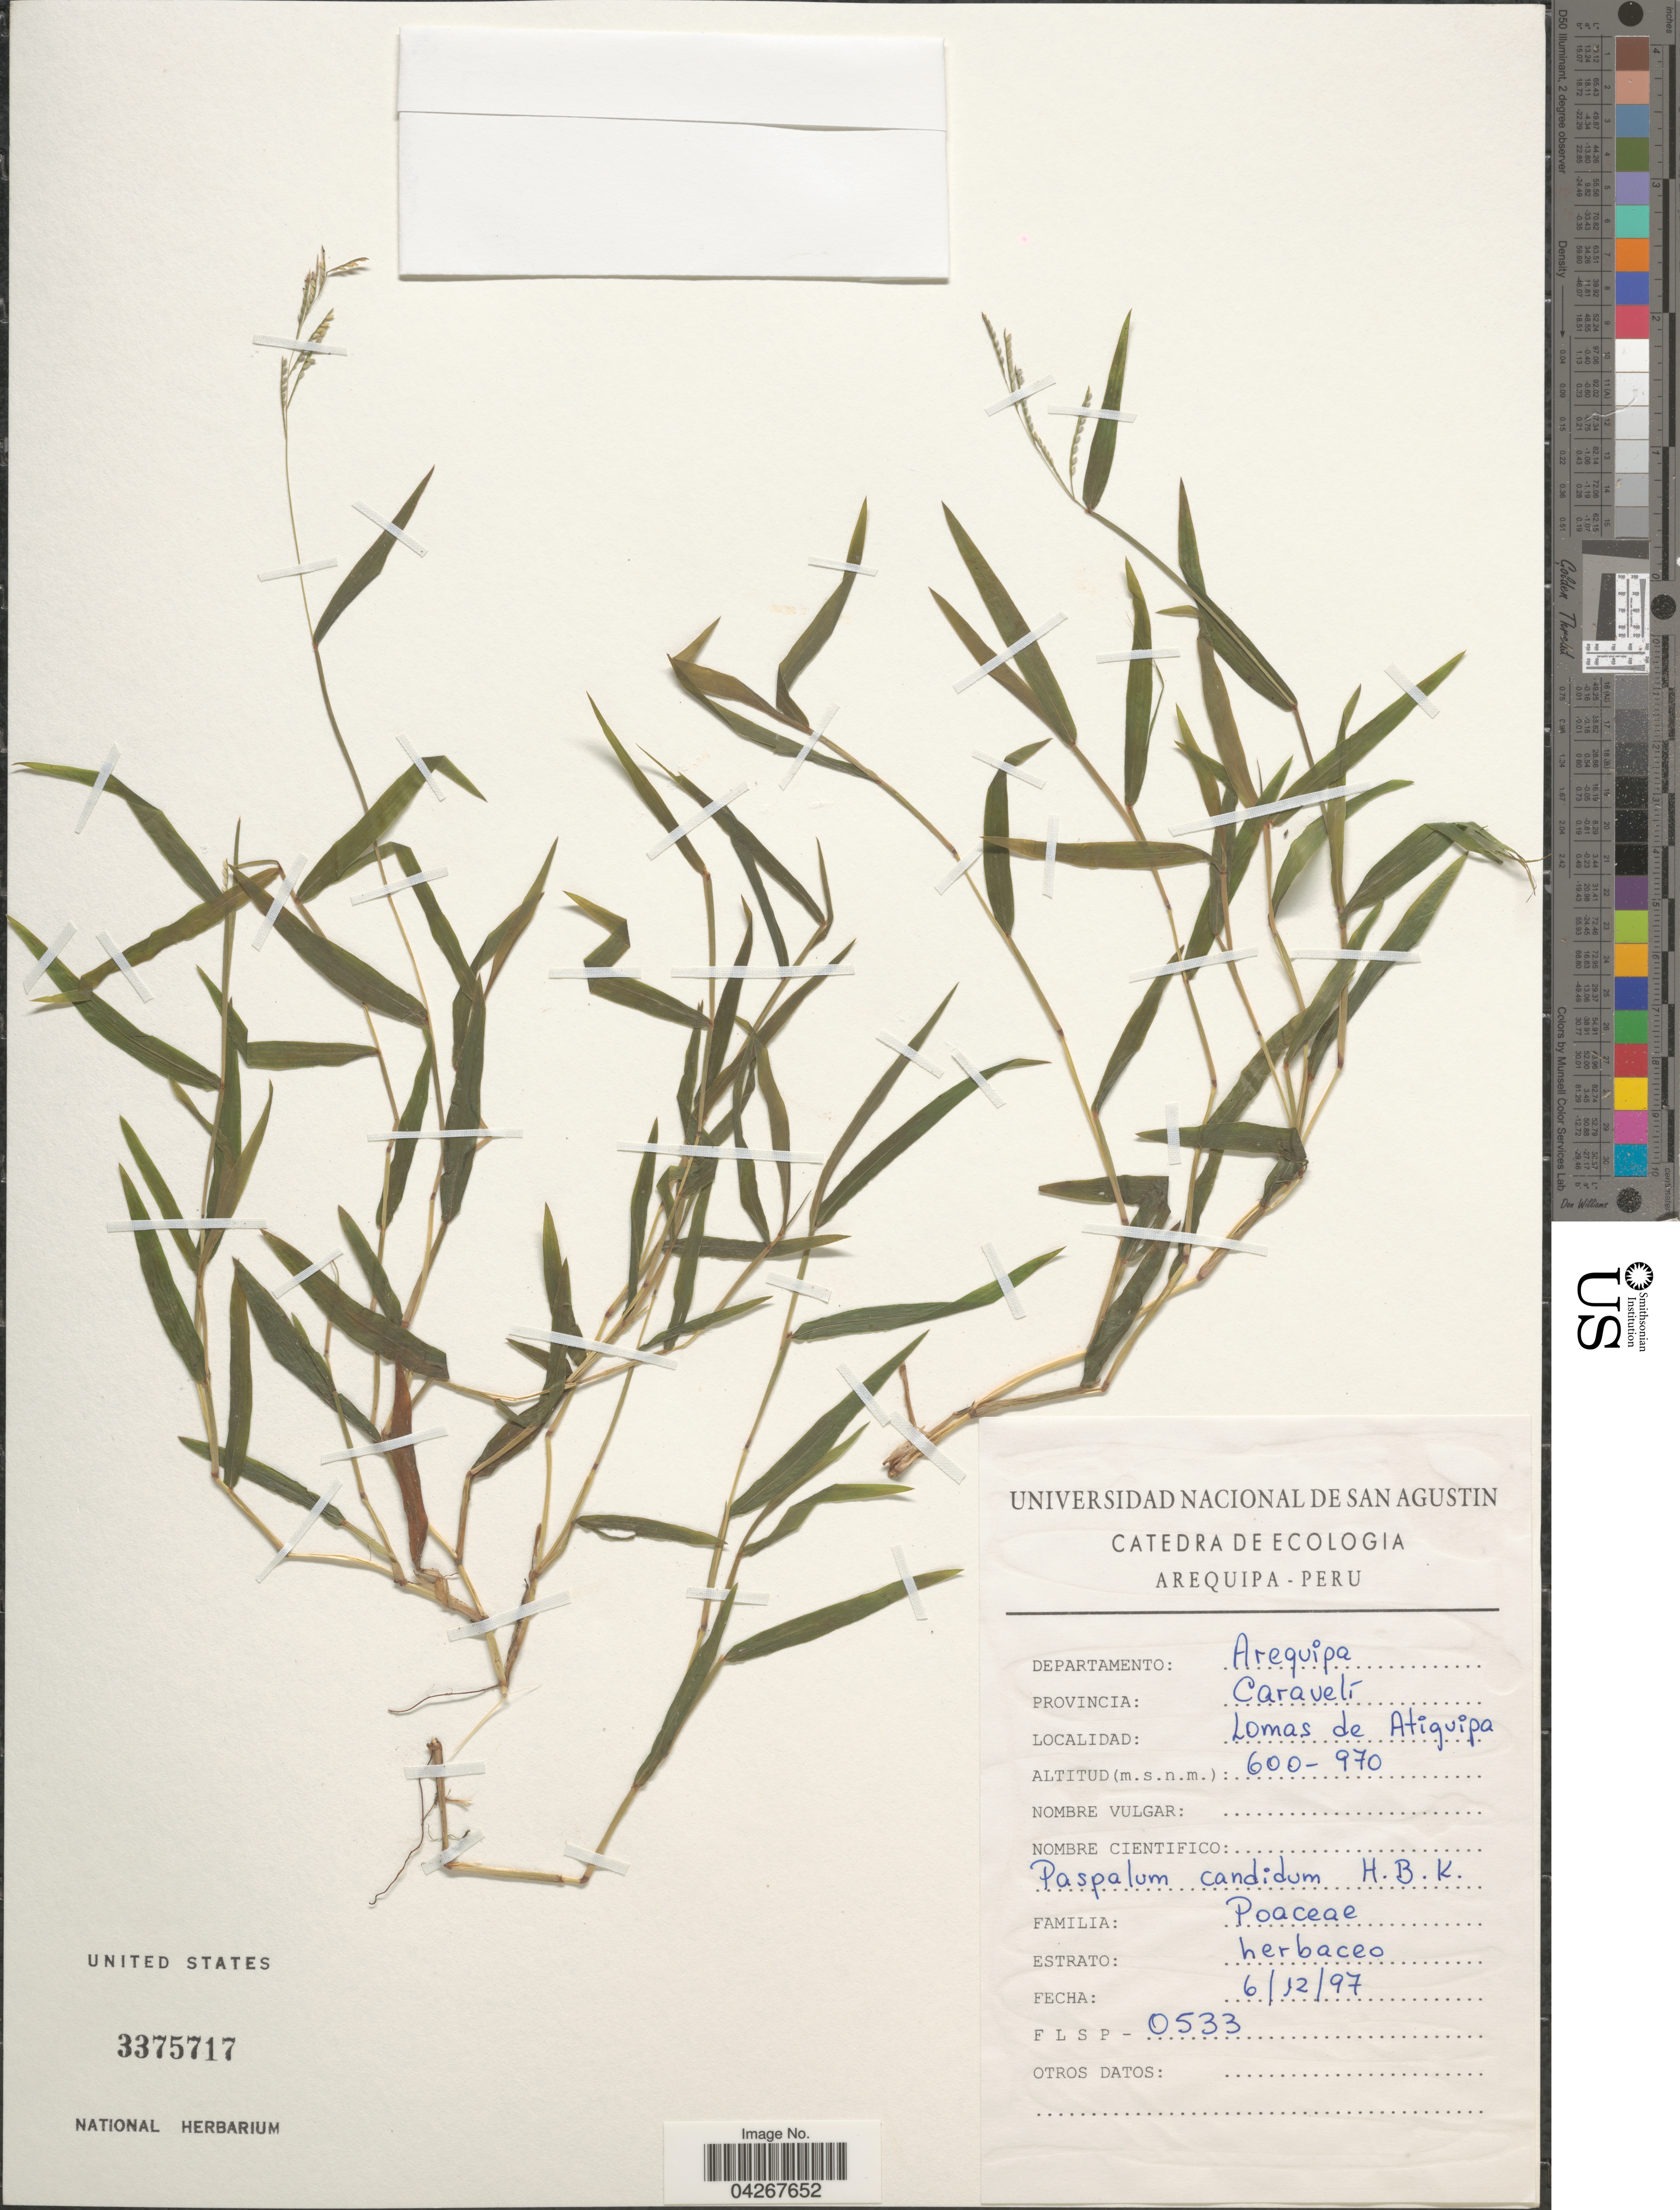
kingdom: Plantae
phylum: Tracheophyta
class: Liliopsida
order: Poales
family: Poaceae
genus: Paspalum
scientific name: Paspalum candidum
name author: (Humb. & Bonpl. ex Fleugge) Kunth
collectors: Universidad Nacional de San Agustin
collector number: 0533?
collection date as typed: Transcribed d/m/y: 6/12/97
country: Peru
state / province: Arequipa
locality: Departamento Arequipa. Provincia: Caravelí. Lomas de Atiguipa.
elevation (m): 600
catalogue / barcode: US 3375717